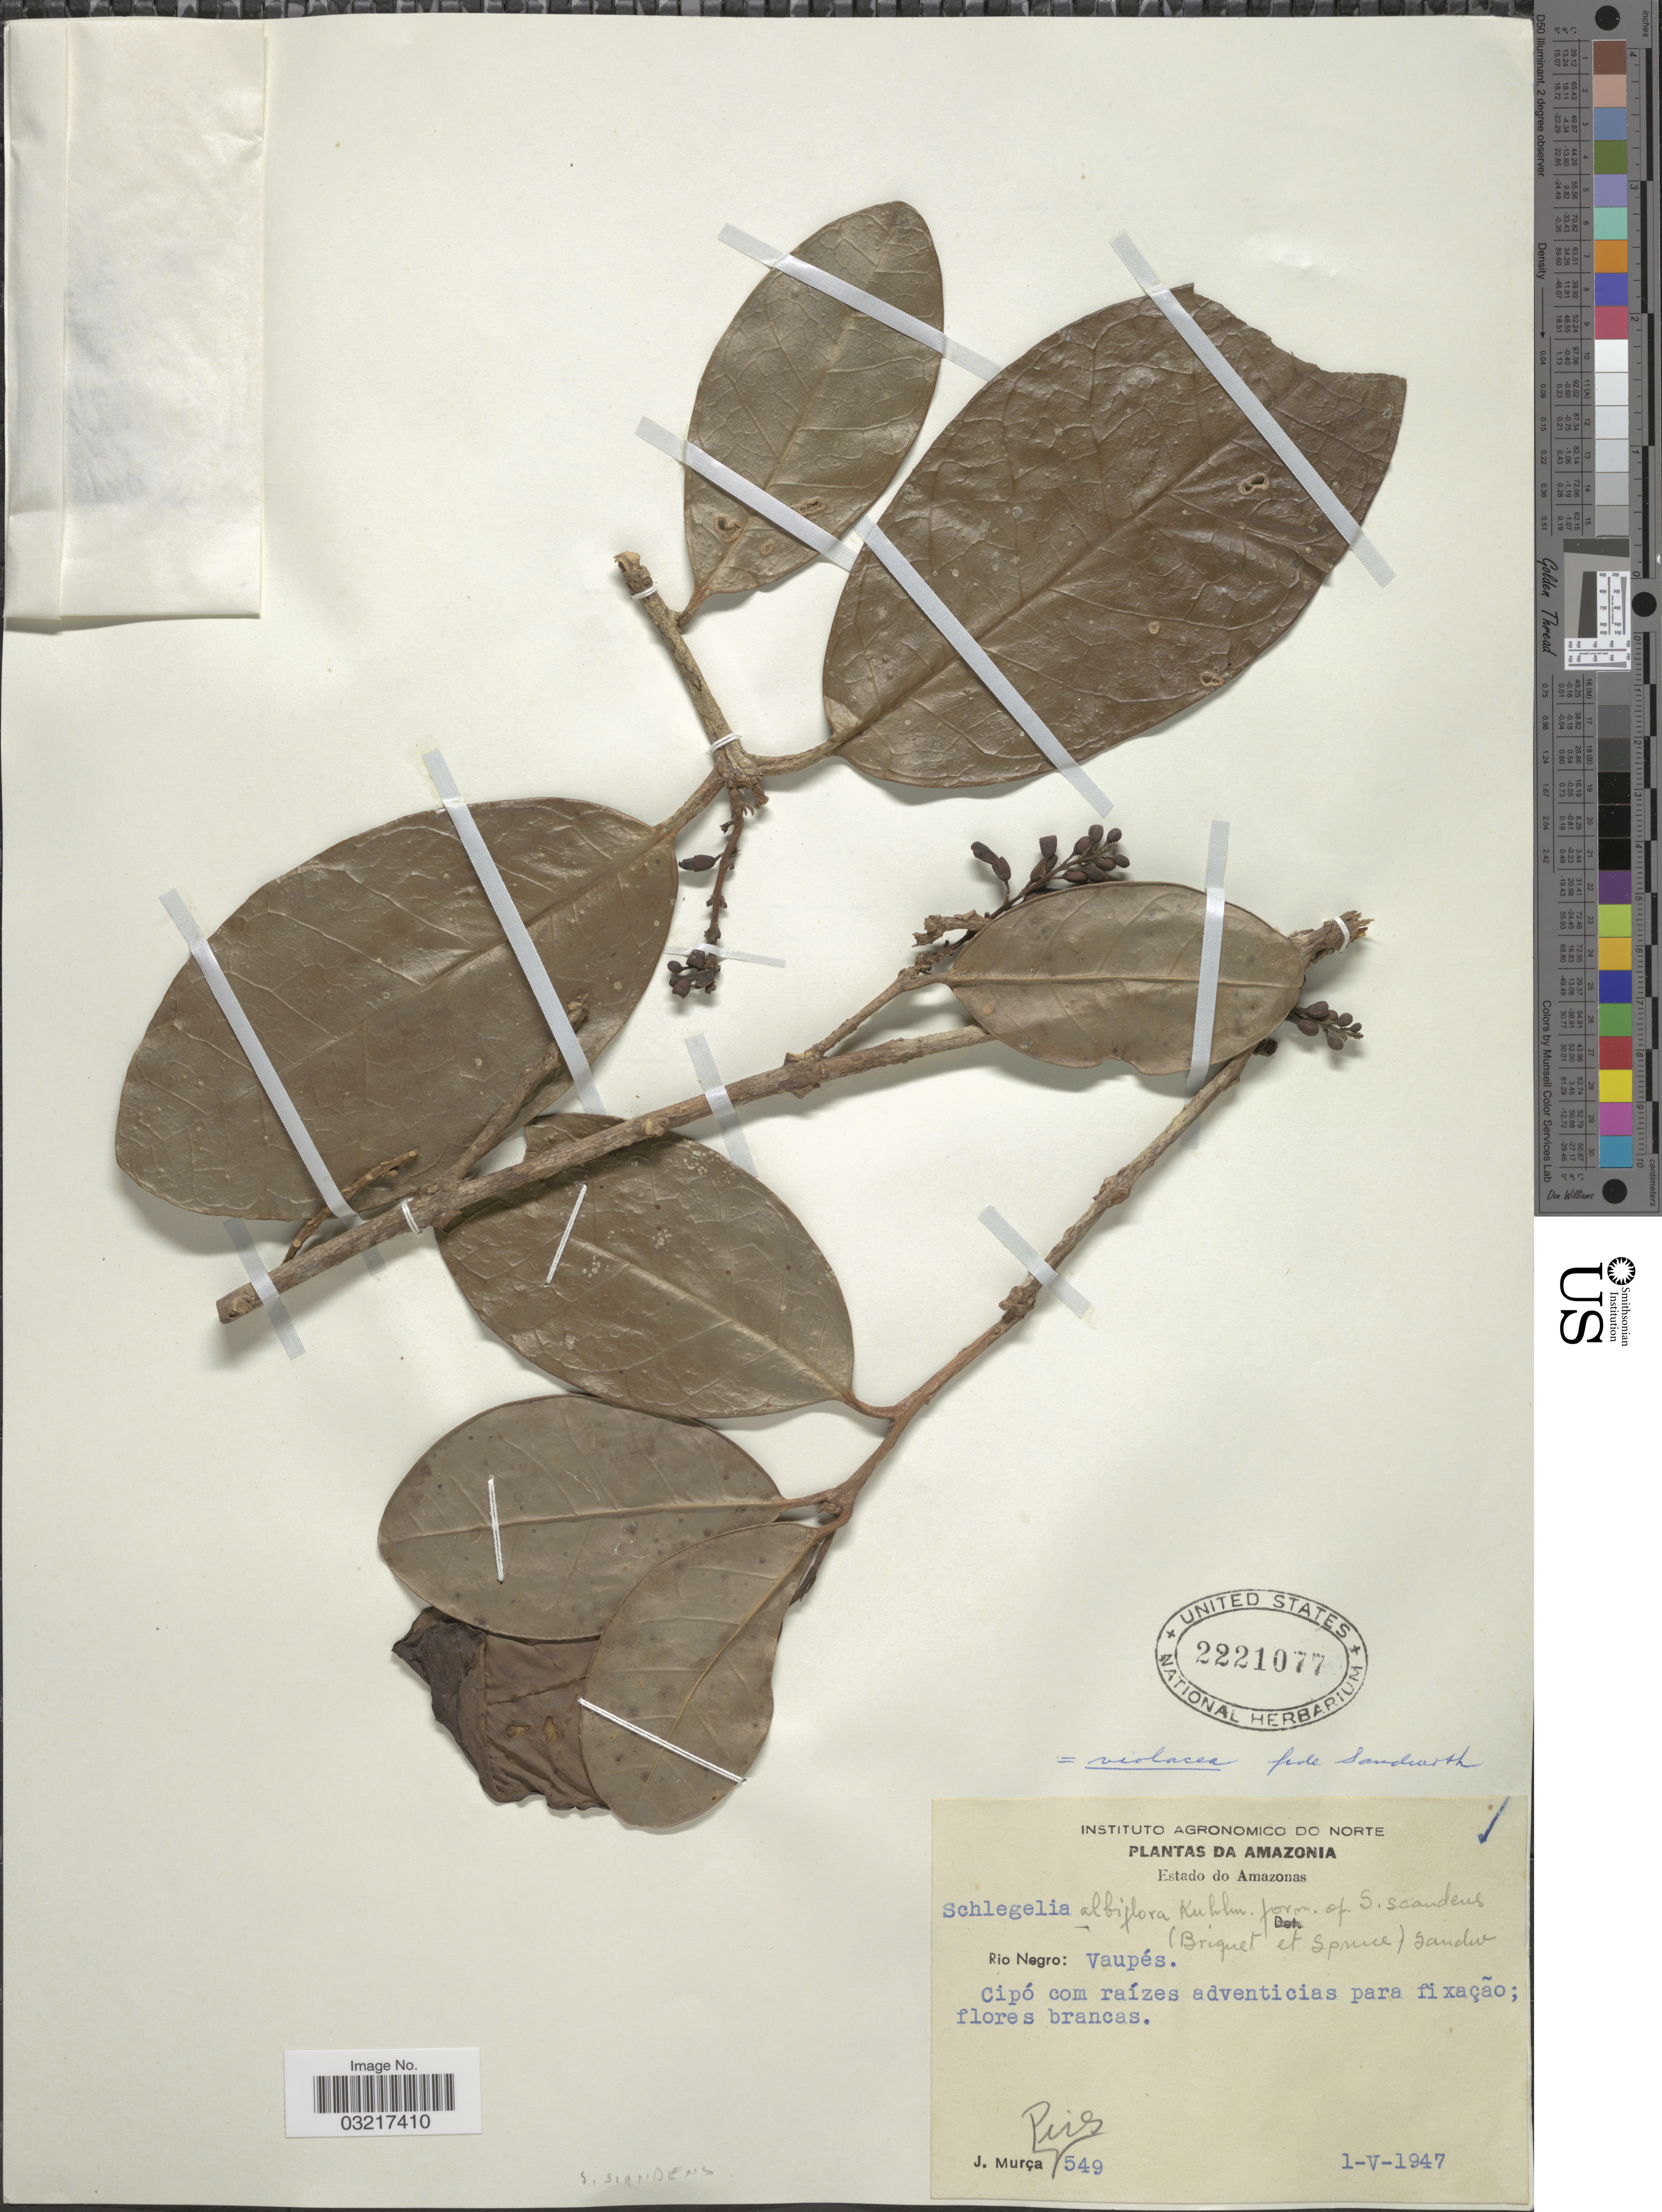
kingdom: Plantae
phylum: Tracheophyta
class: Magnoliopsida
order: Lamiales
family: Schlegeliaceae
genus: Schlegelia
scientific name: Schlegelia violacea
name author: (Aubl.) Griseb.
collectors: J. M. Pires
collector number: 549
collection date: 1947-05-01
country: Colombia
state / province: Amazônas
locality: Amazonia. Rio Negro: Vaupés.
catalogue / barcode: US 2221077